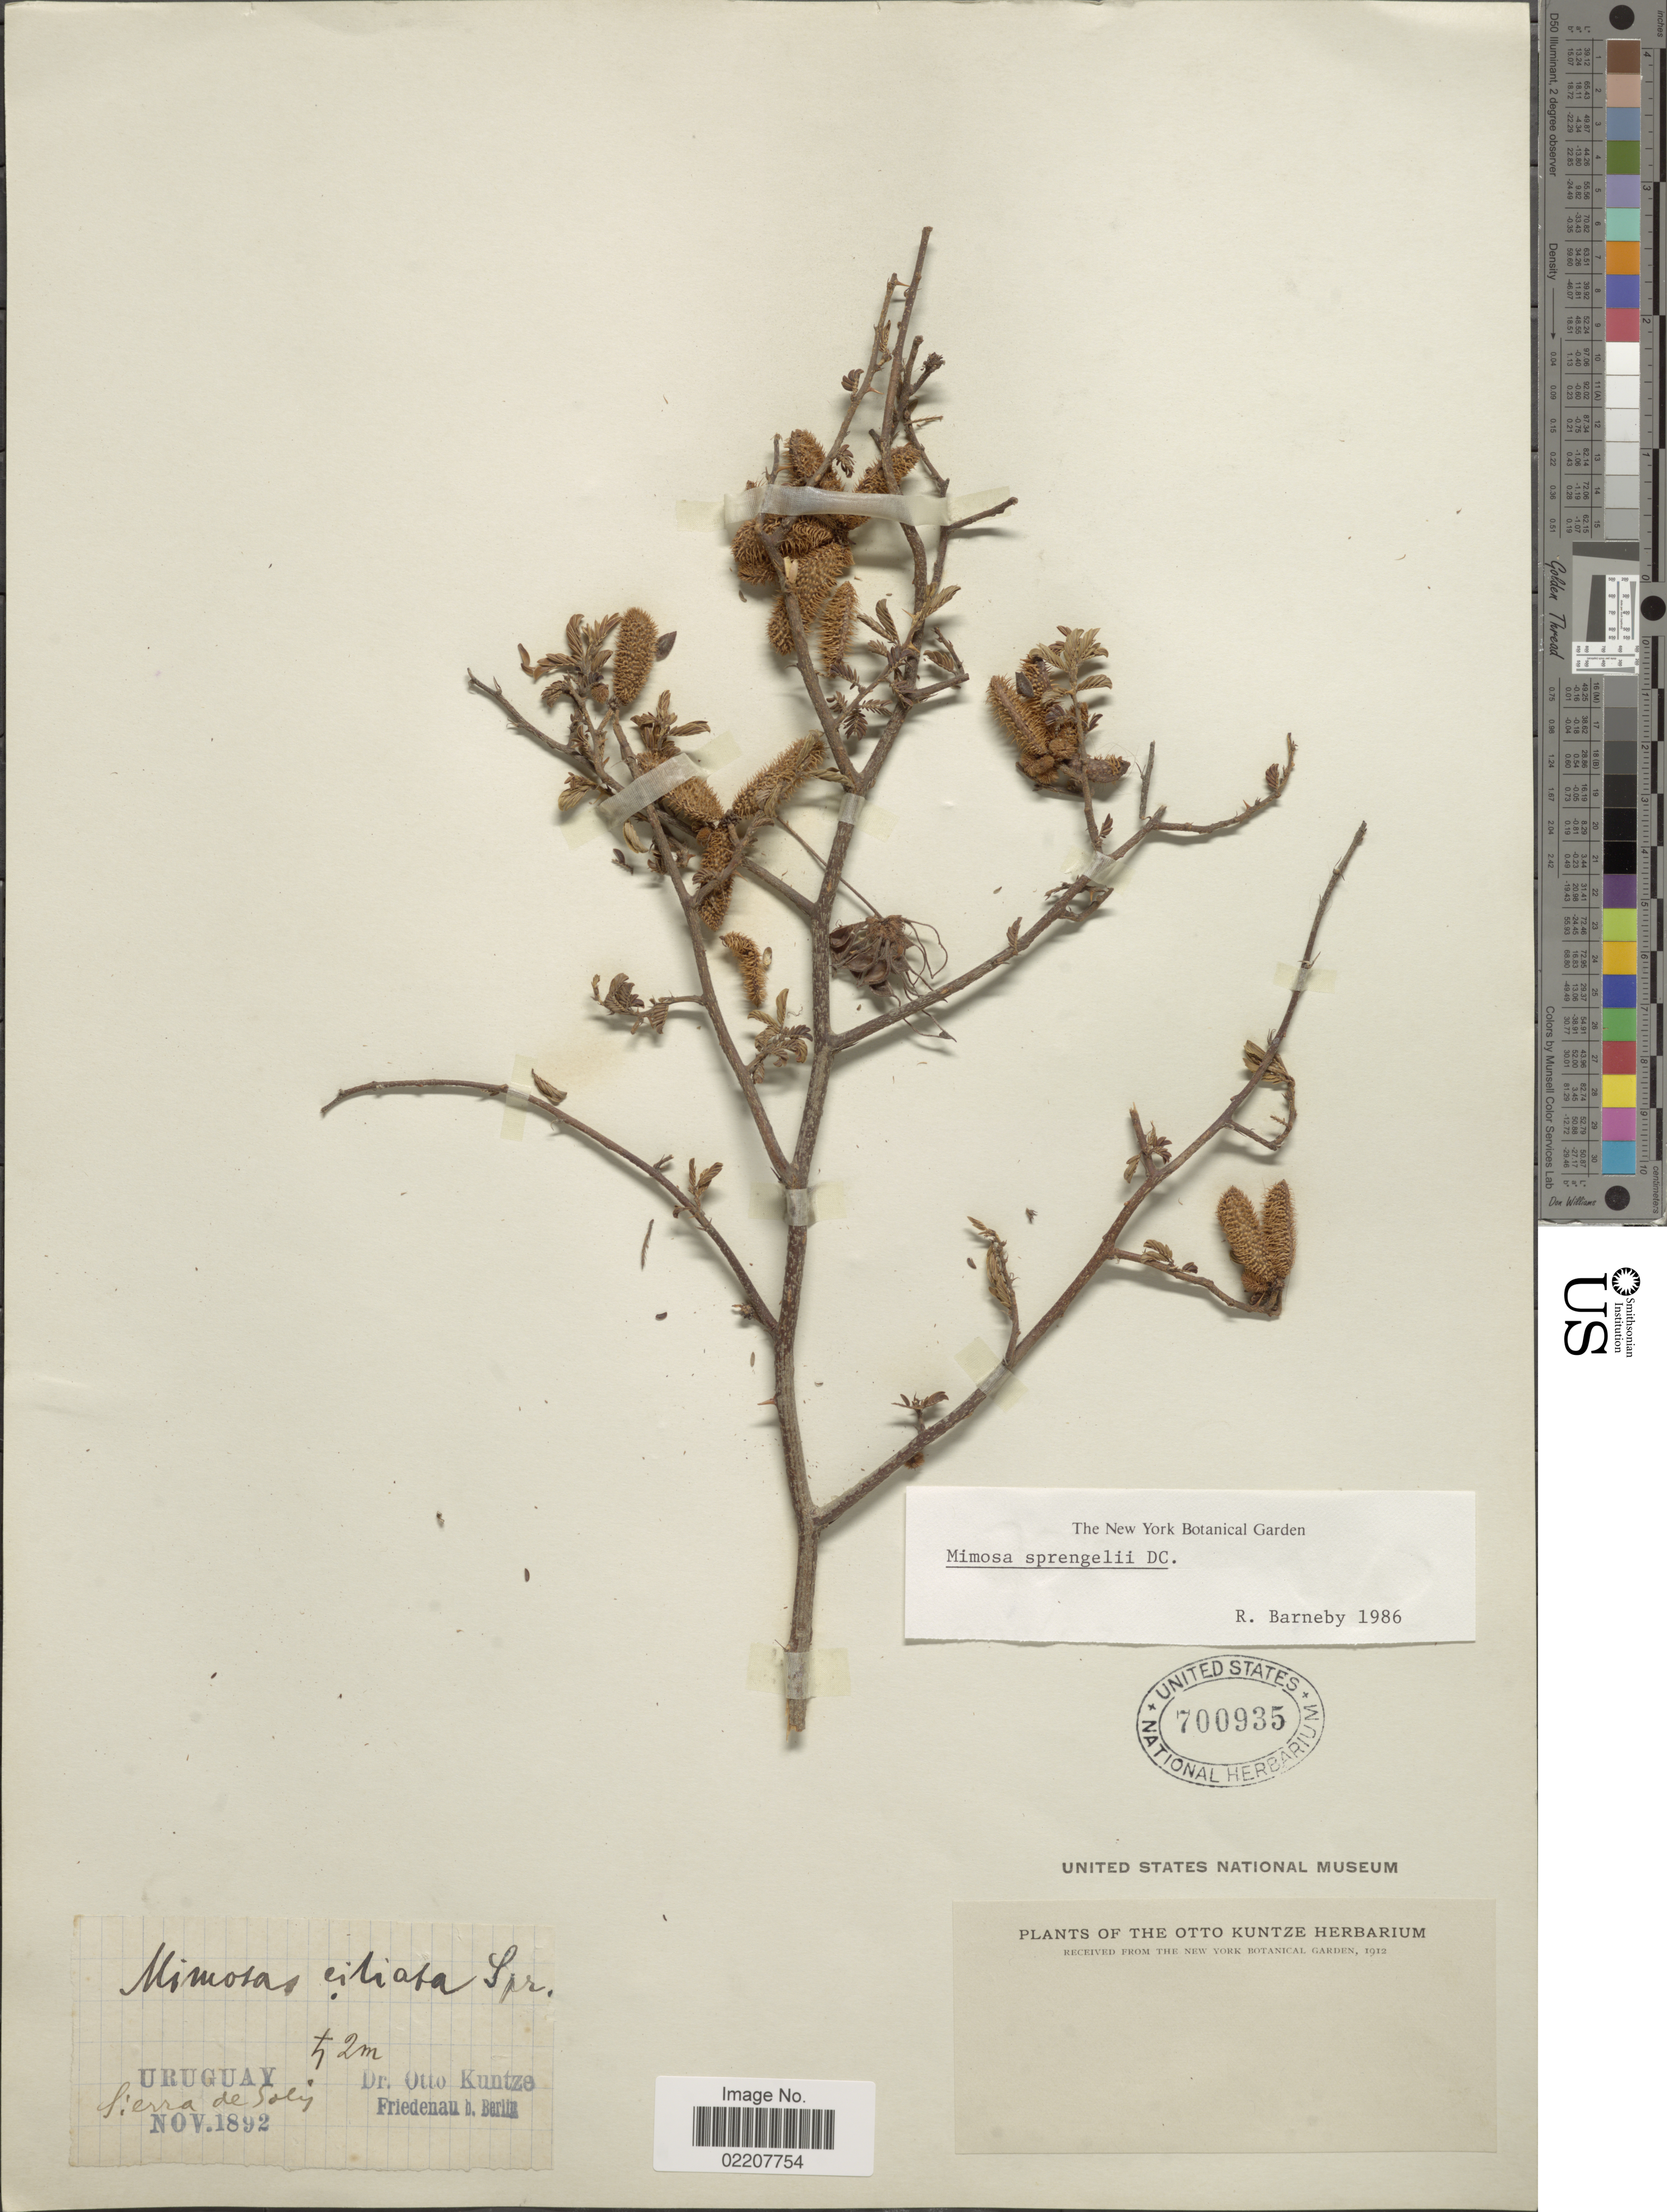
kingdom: Plantae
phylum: Tracheophyta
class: Magnoliopsida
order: Fabales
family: Fabaceae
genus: Mimosa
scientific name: Mimosa sprengelii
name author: DC.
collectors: C.E.O. Kuntze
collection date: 1892-11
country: Uruguay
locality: Sierra de Soly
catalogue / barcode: US 700935